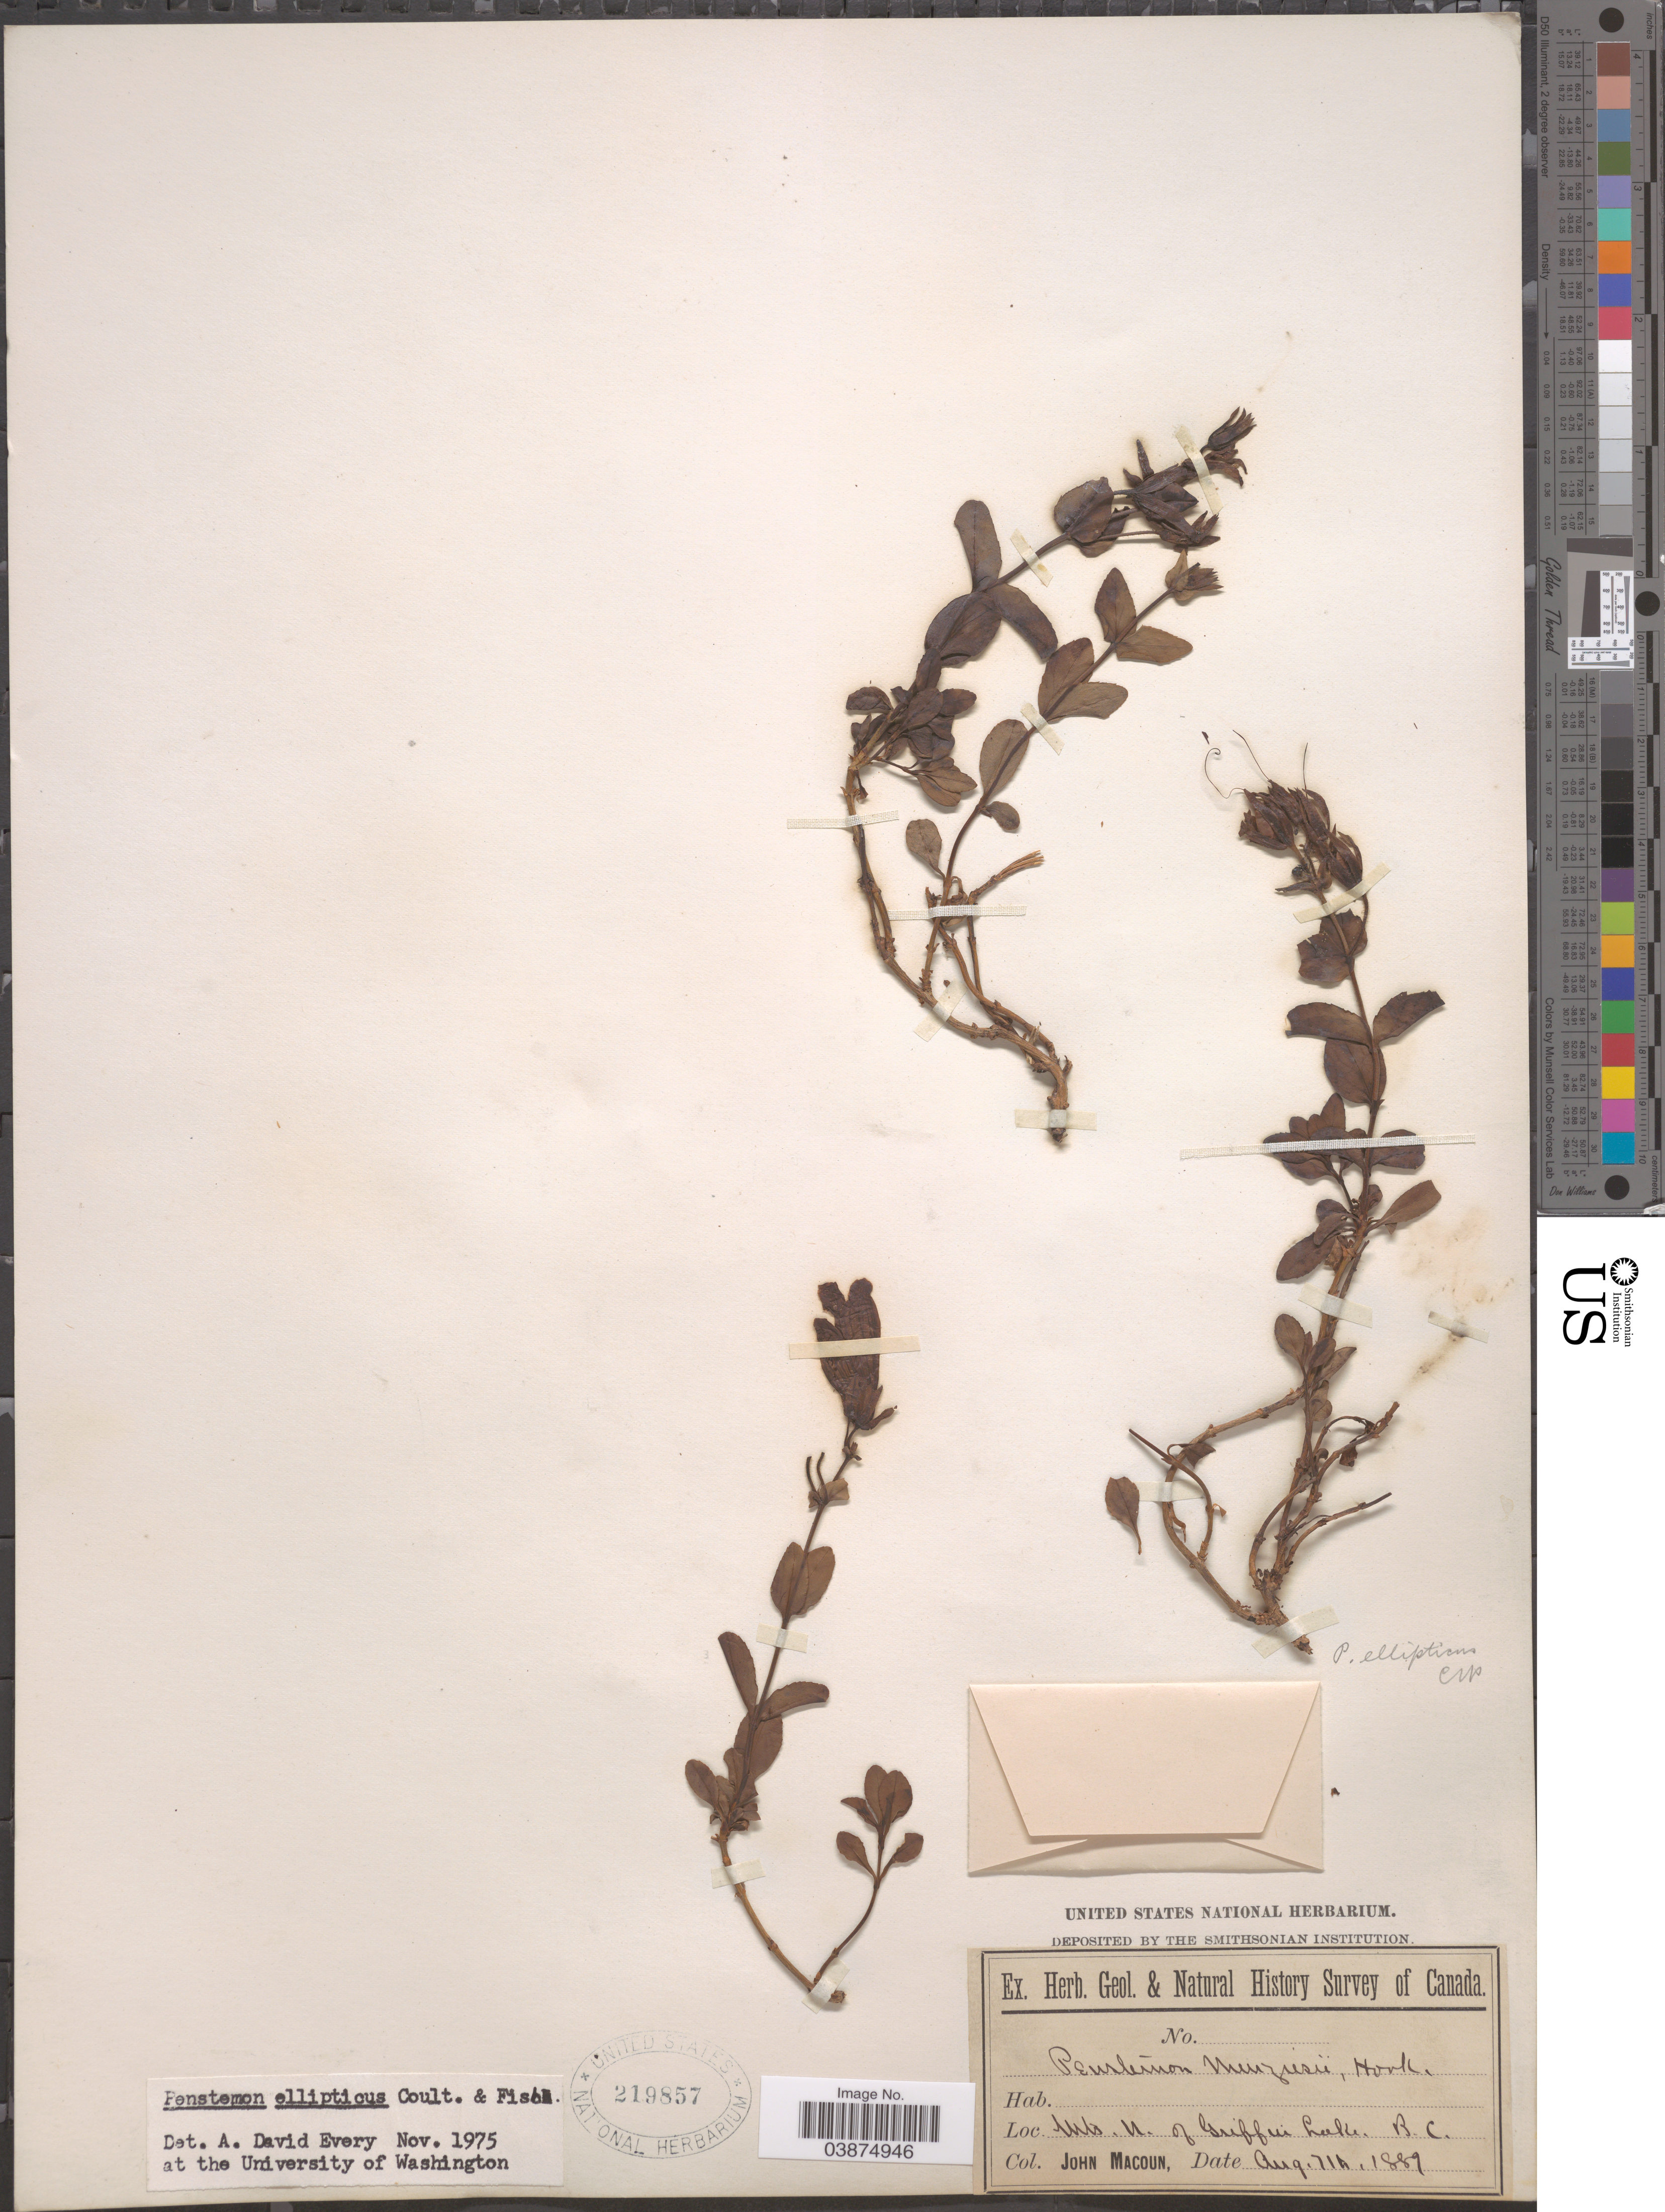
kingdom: Plantae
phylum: Tracheophyta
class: Magnoliopsida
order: Lamiales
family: Plantaginaceae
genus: Penstemon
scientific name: Penstemon ellipticus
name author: Greene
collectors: J. Macoun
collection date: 1889-08-21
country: Canada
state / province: British Columbia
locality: Mts. N. of Griffin Lake.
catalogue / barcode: US 219857